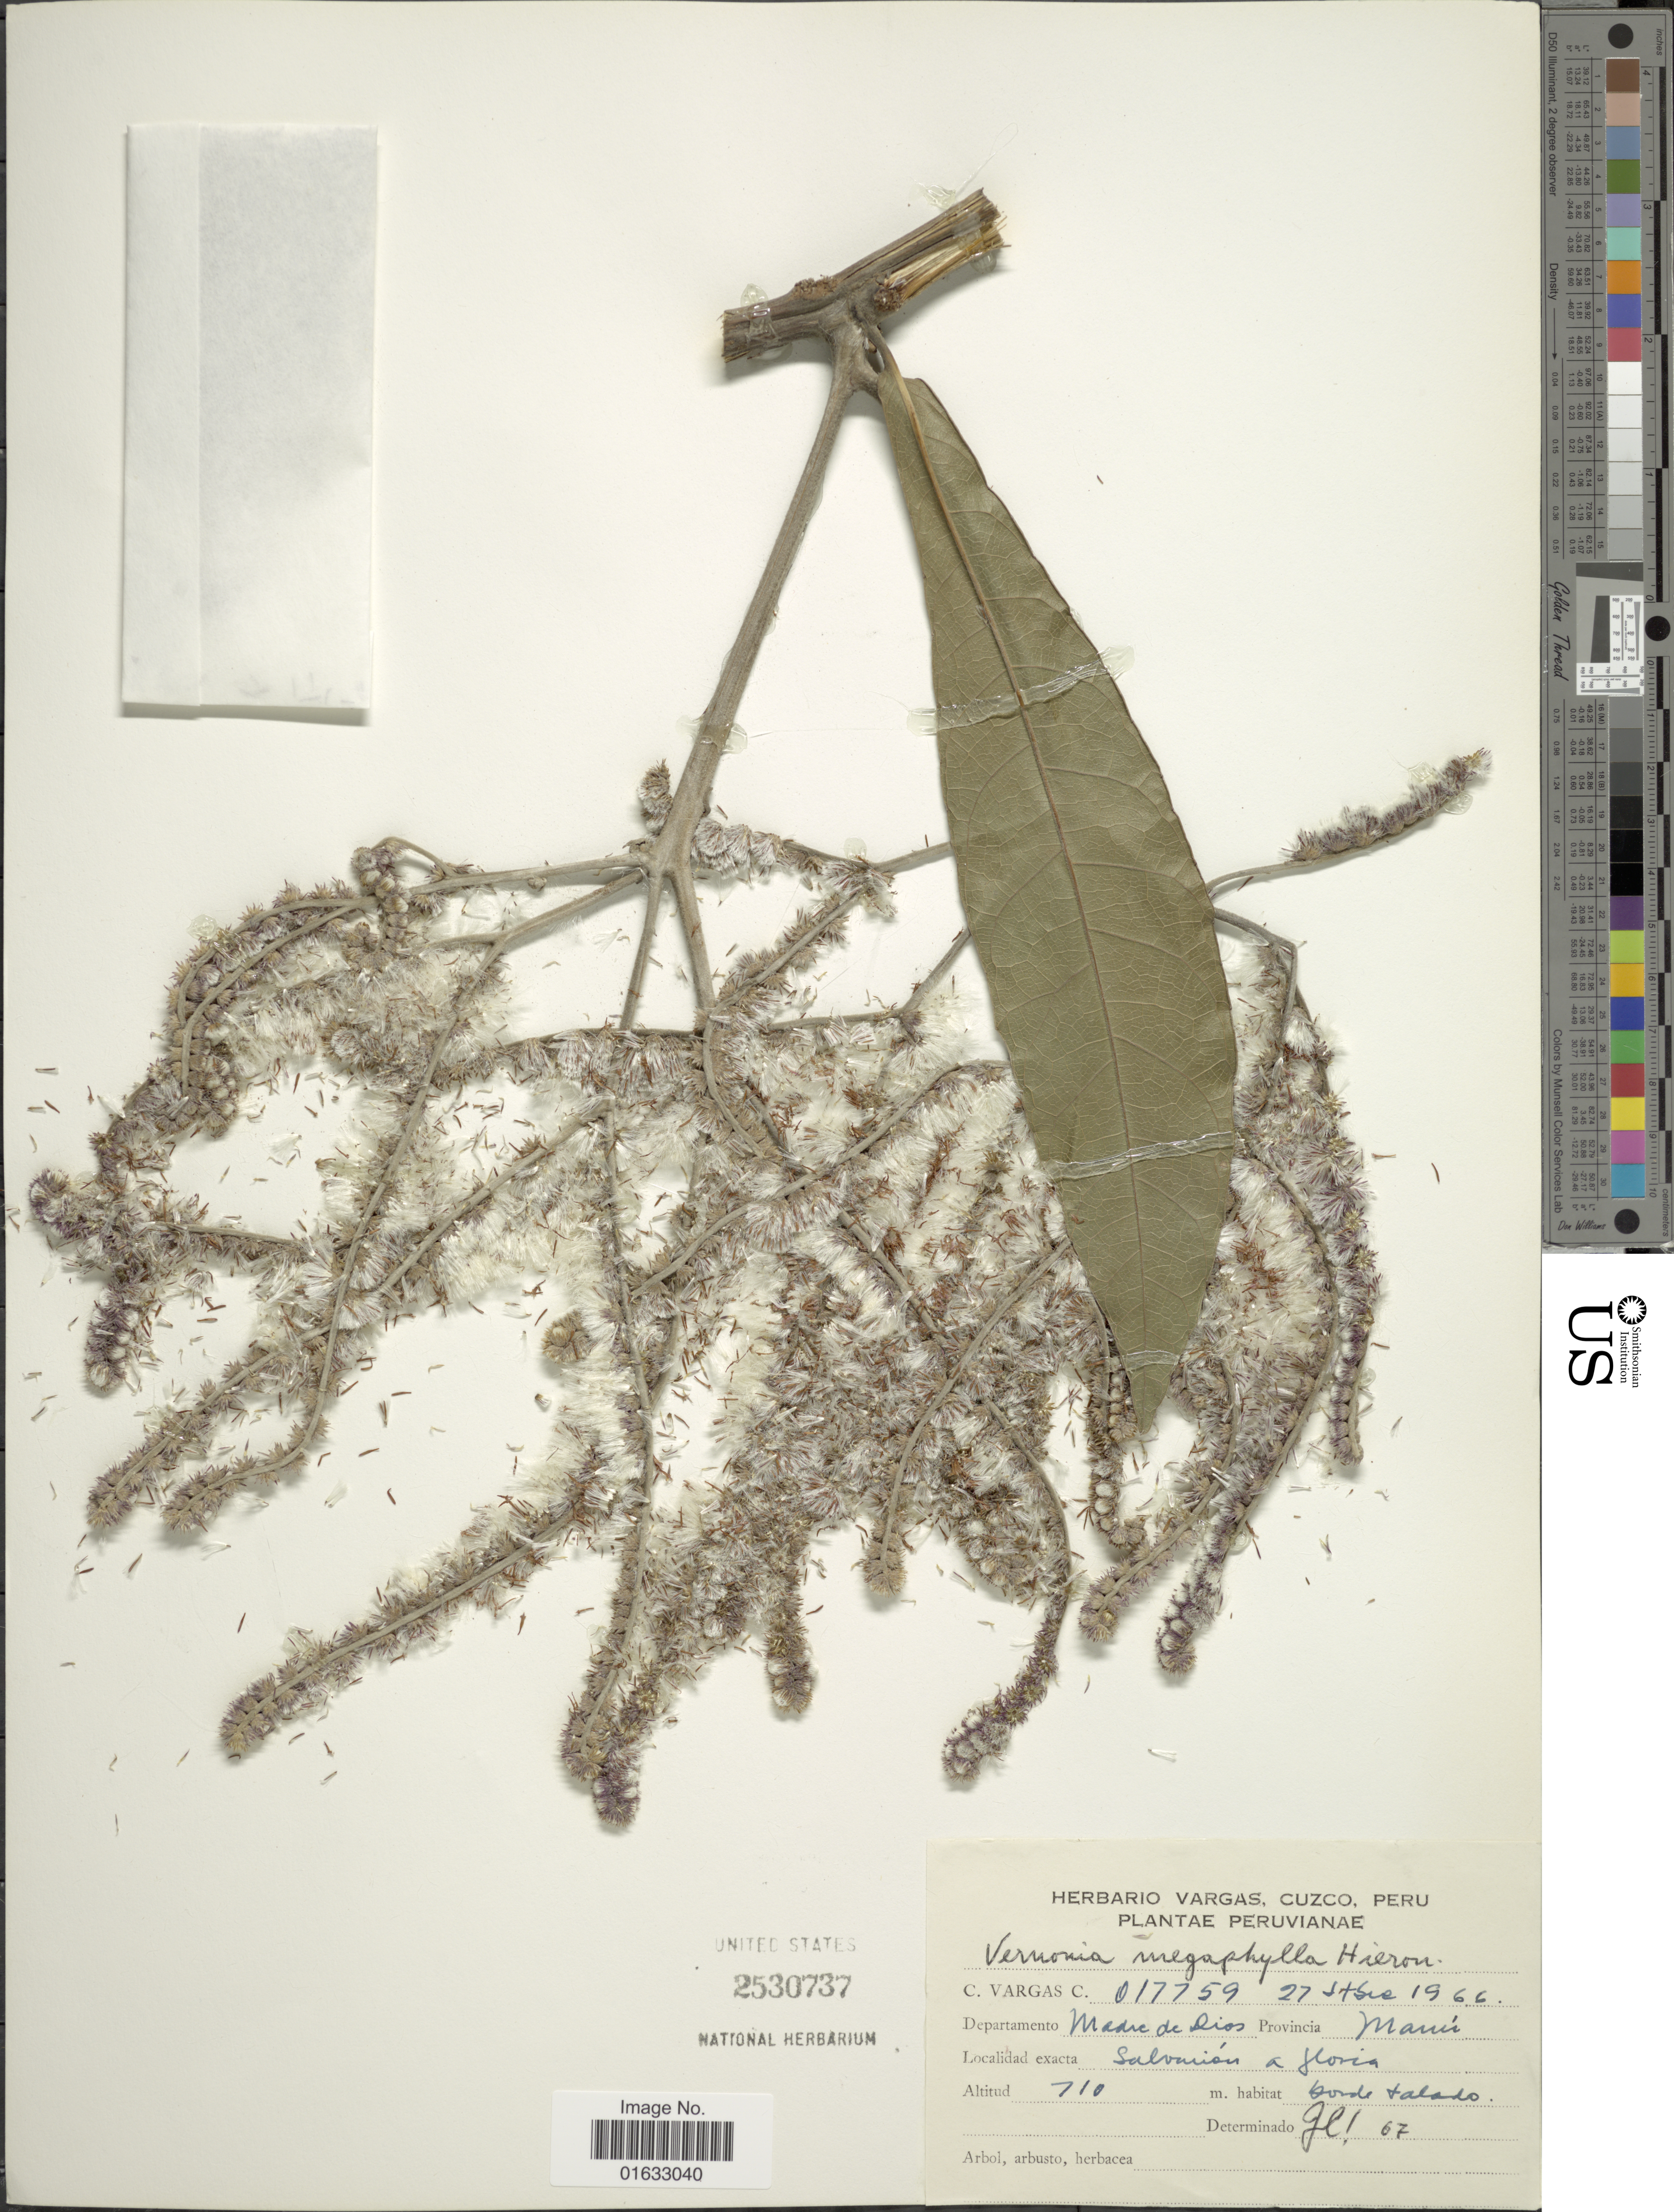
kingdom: Plantae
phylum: Tracheophyta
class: Magnoliopsida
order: Asterales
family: Asteraceae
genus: Eirmocephala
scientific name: Eirmocephala megaphylla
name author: (Hieron.) H. Rob.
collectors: C. Vargas Calderón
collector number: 017759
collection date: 1966-09-27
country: Peru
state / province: Madre de Dios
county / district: Manú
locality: Salvación a Gloria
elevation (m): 710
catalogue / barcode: US 2530737